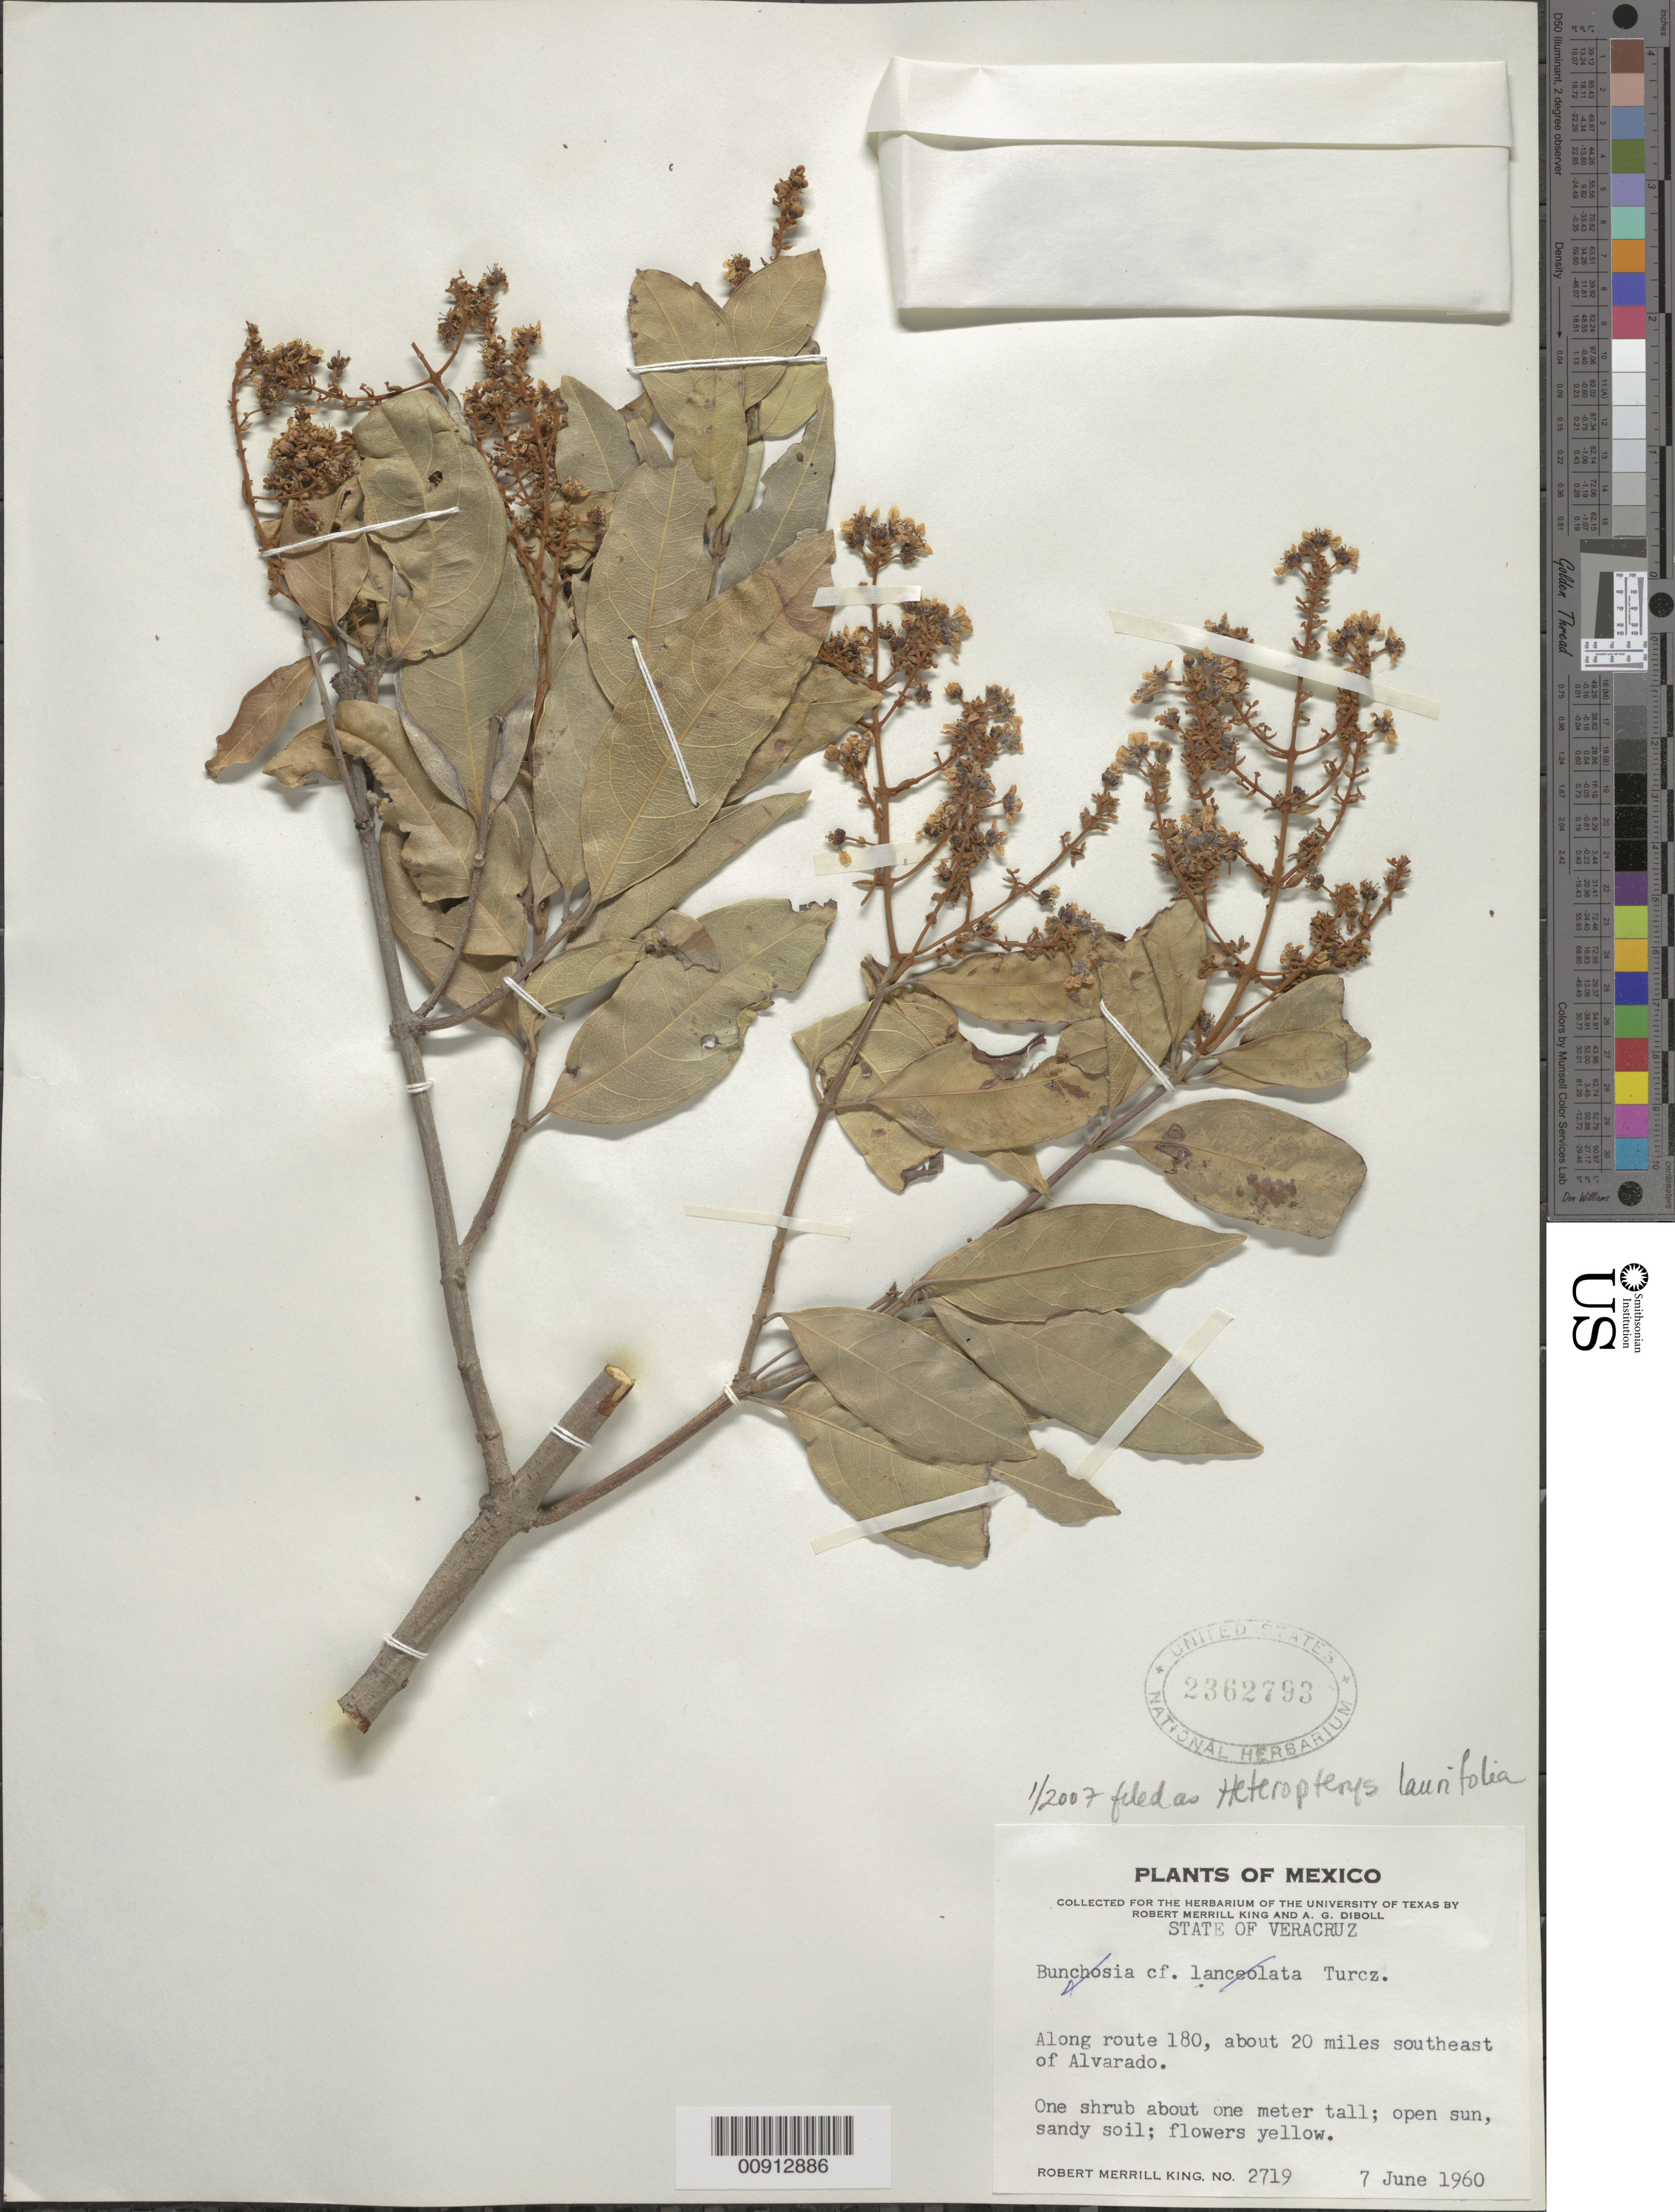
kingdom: Plantae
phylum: Tracheophyta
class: Magnoliopsida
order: Malpighiales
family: Malpighiaceae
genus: Heteropterys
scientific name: Heteropterys laurifolia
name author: (L.) A. Juss.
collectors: R. M. King & A. Diboll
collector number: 2719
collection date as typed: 07 Jun 1960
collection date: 1960-06-07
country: Mexico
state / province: Veracruz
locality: Veracruz: Along route 180, about 20 miles southeast of Alvarado.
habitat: Open sun, sandy soil.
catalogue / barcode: US 2362793